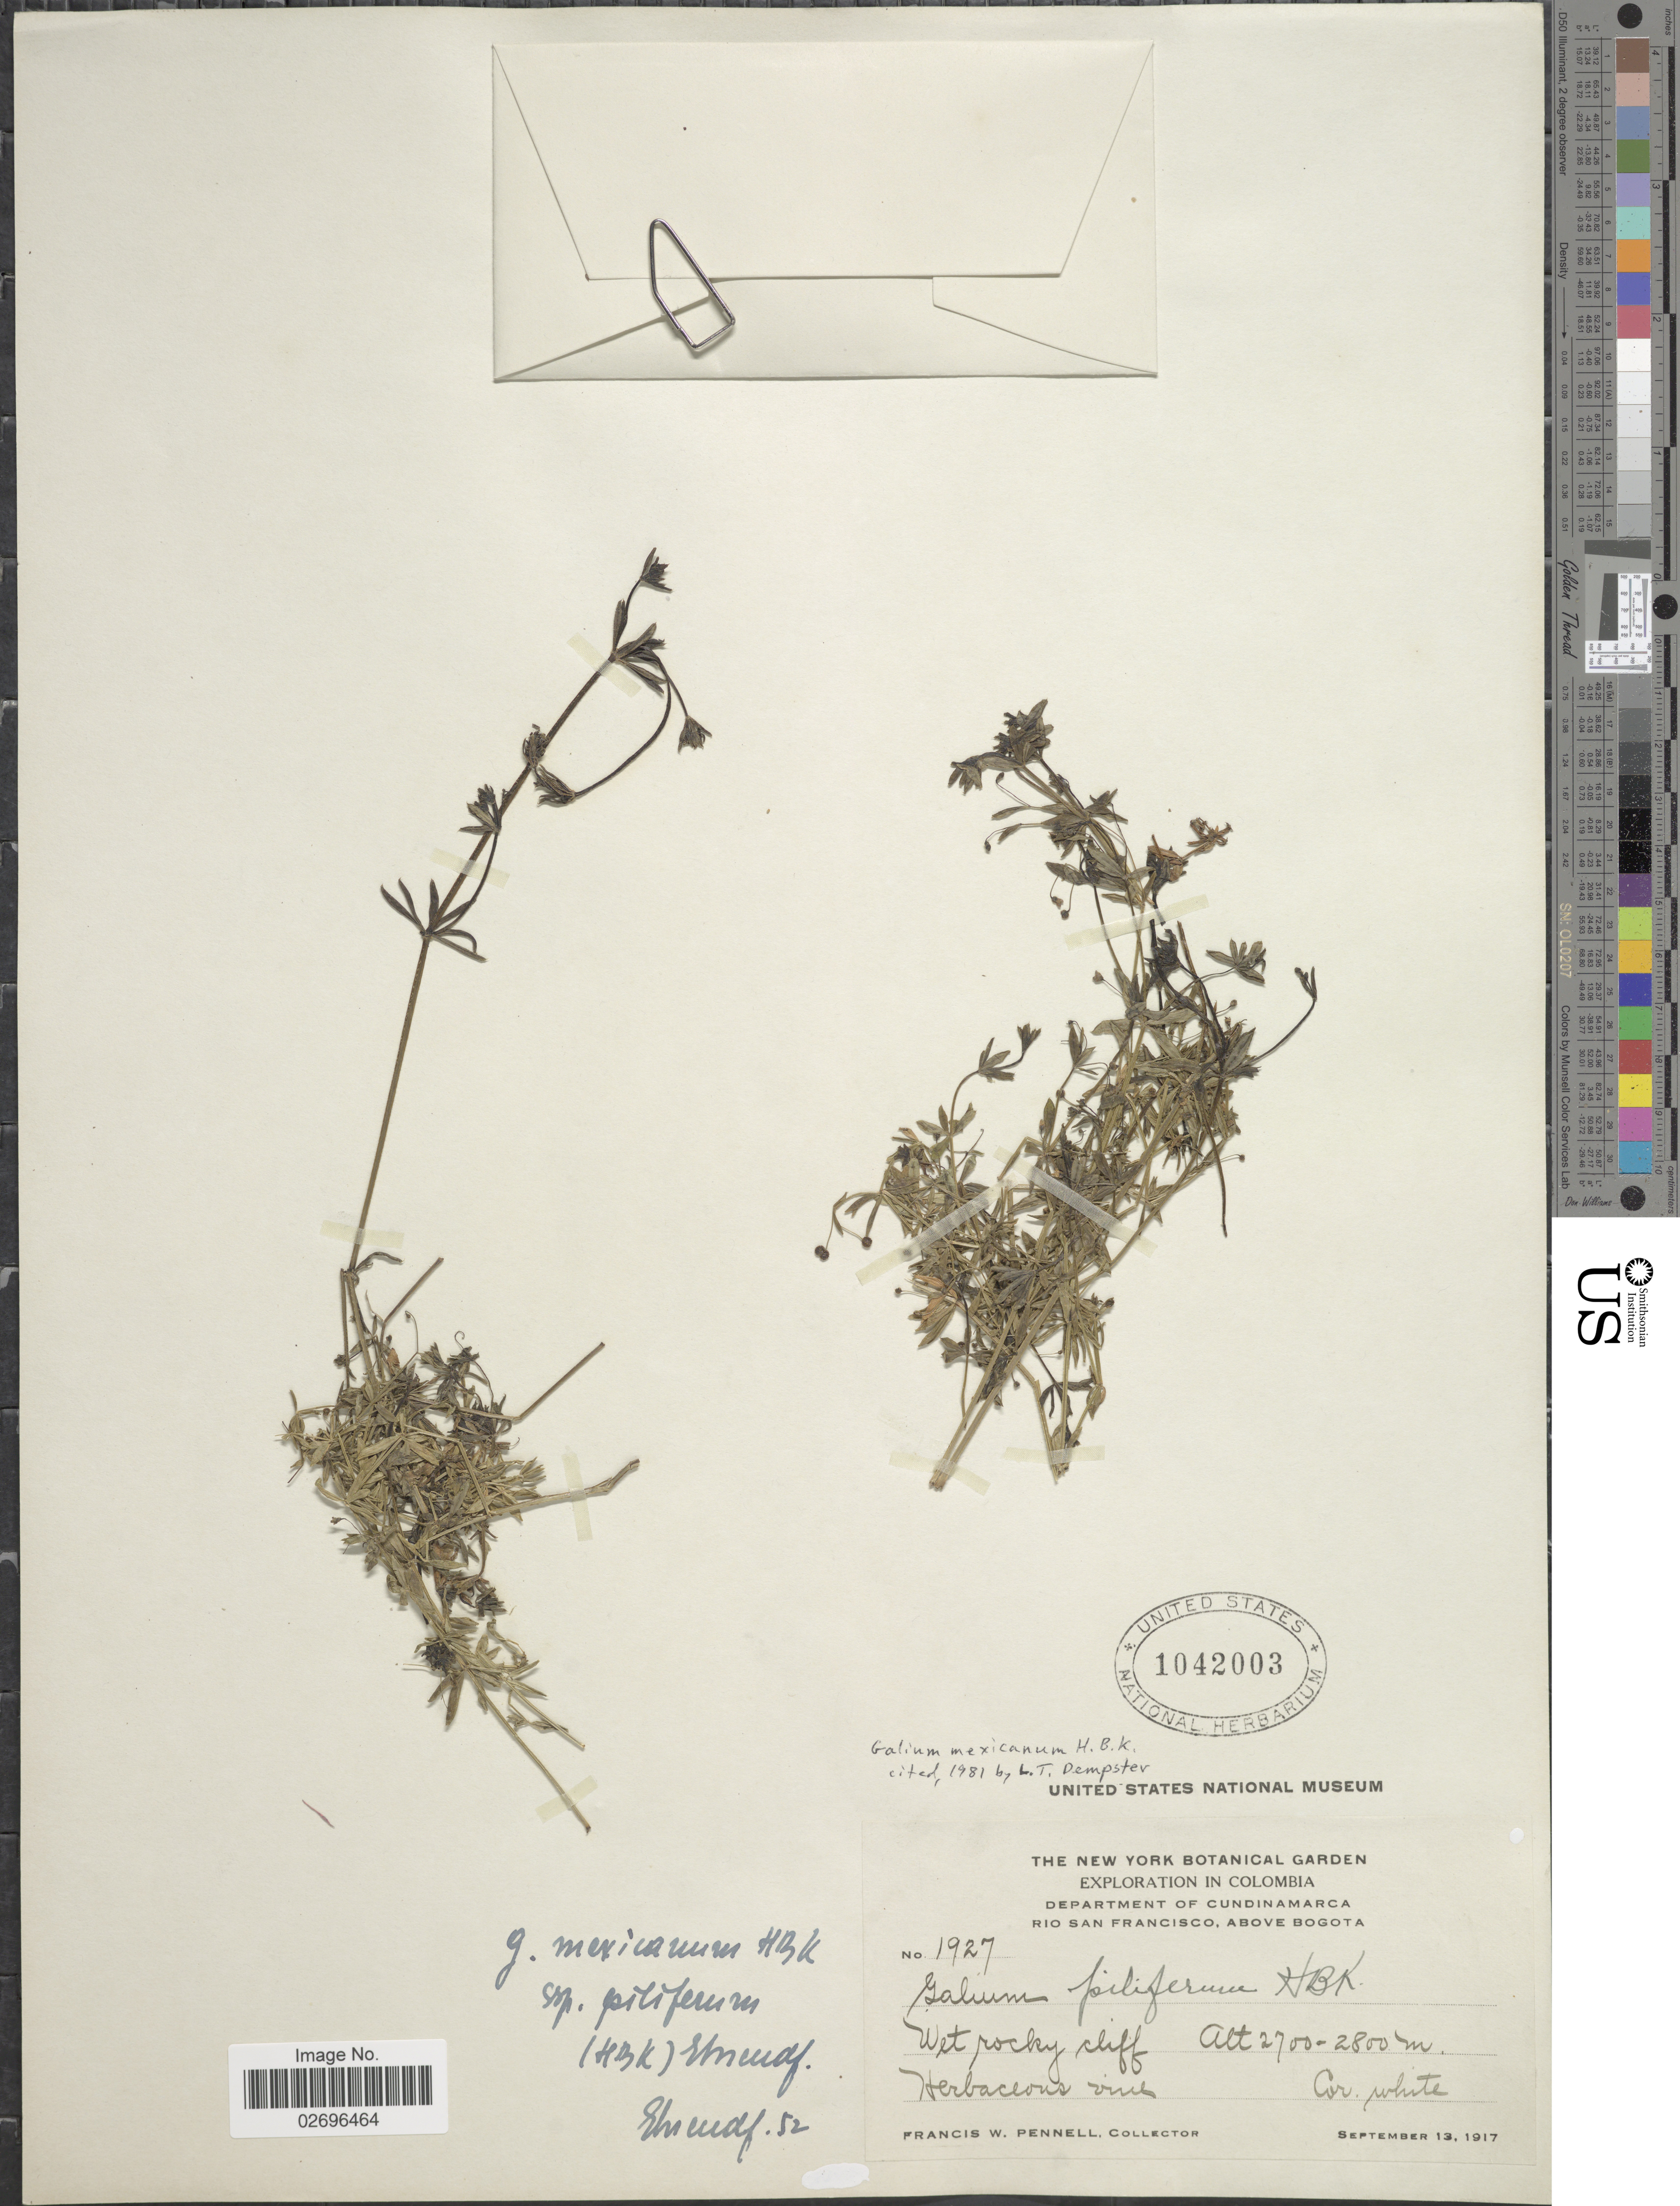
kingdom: Plantae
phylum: Tracheophyta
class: Magnoliopsida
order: Gentianales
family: Rubiaceae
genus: Galium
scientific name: Galium mexicanum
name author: Kunth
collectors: F. W. Pennell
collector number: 1927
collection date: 1917-09-13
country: Colombia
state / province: Cundinamarca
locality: Department of Cundinamarca, Rio San Francisco, above Bogota, Wet rocky cliff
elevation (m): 2700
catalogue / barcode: US 1042003